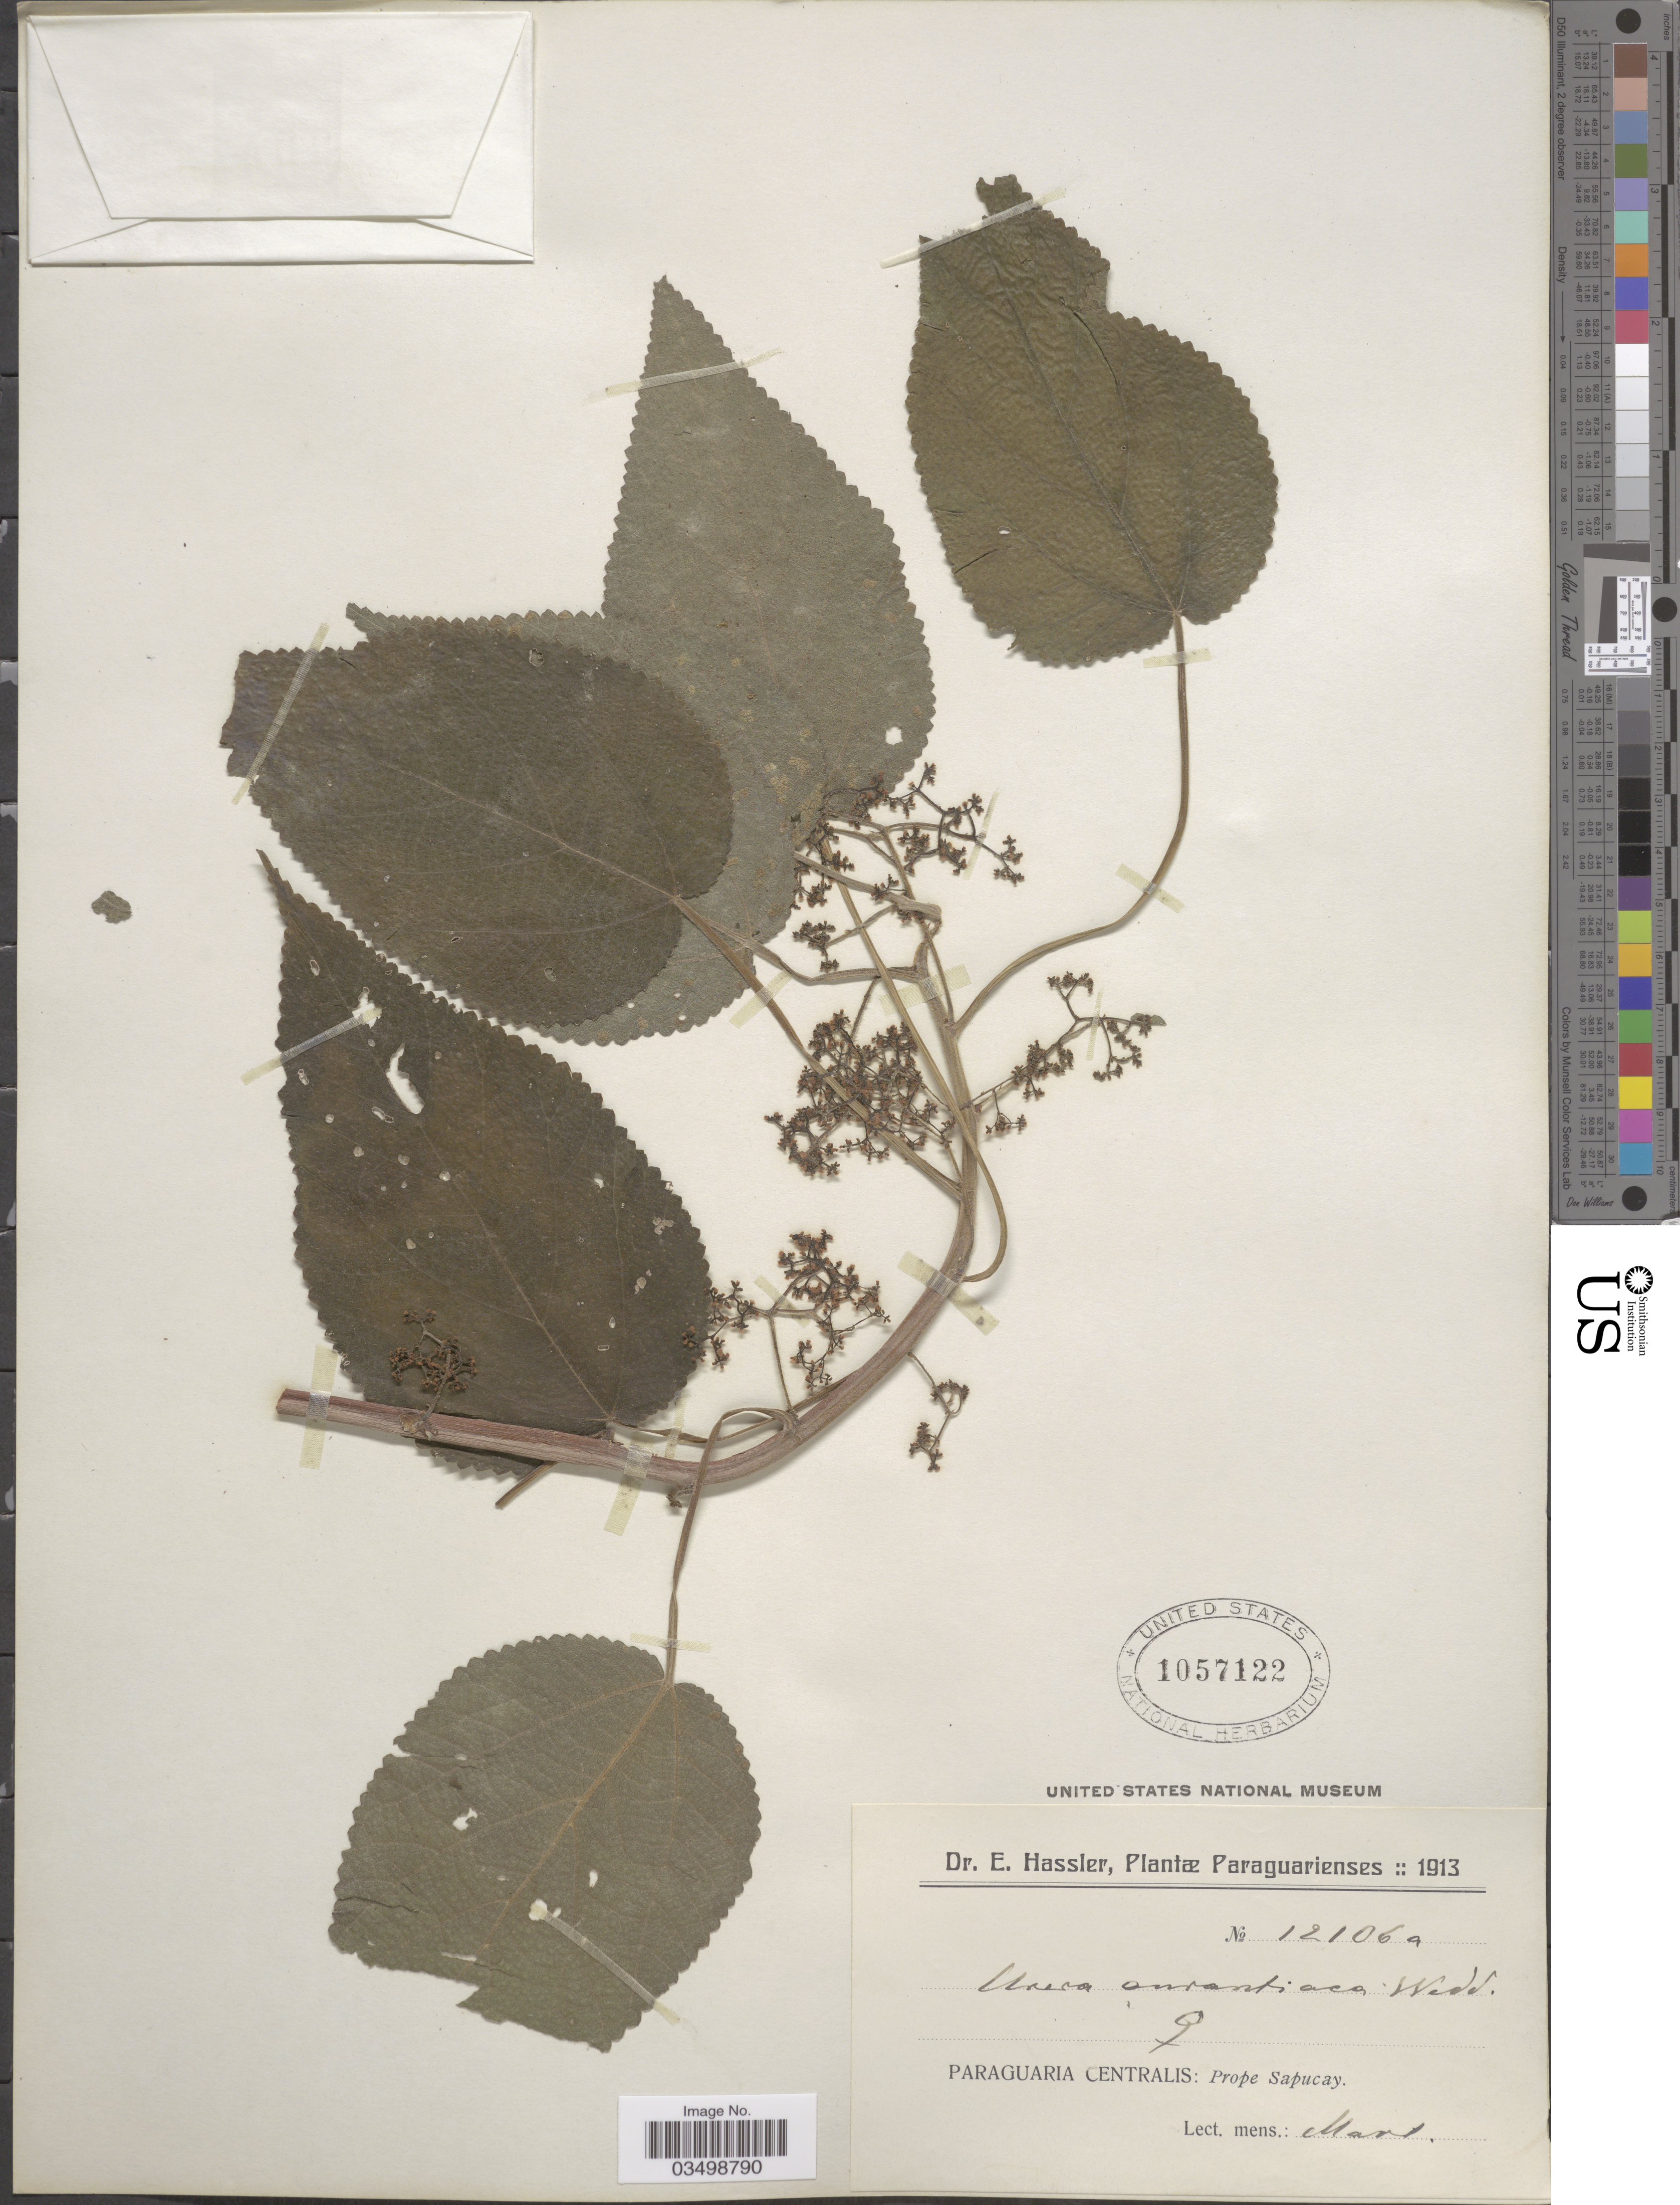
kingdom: Plantae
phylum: Tracheophyta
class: Magnoliopsida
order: Rosales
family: Urticaceae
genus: Urera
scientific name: Urera aurantiaca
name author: Wedd.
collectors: E. Hassler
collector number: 12106a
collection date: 1913-03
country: Paraguay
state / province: Paraguari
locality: Paraguaria Centralis: Prope Sapucay.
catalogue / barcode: US 1057122